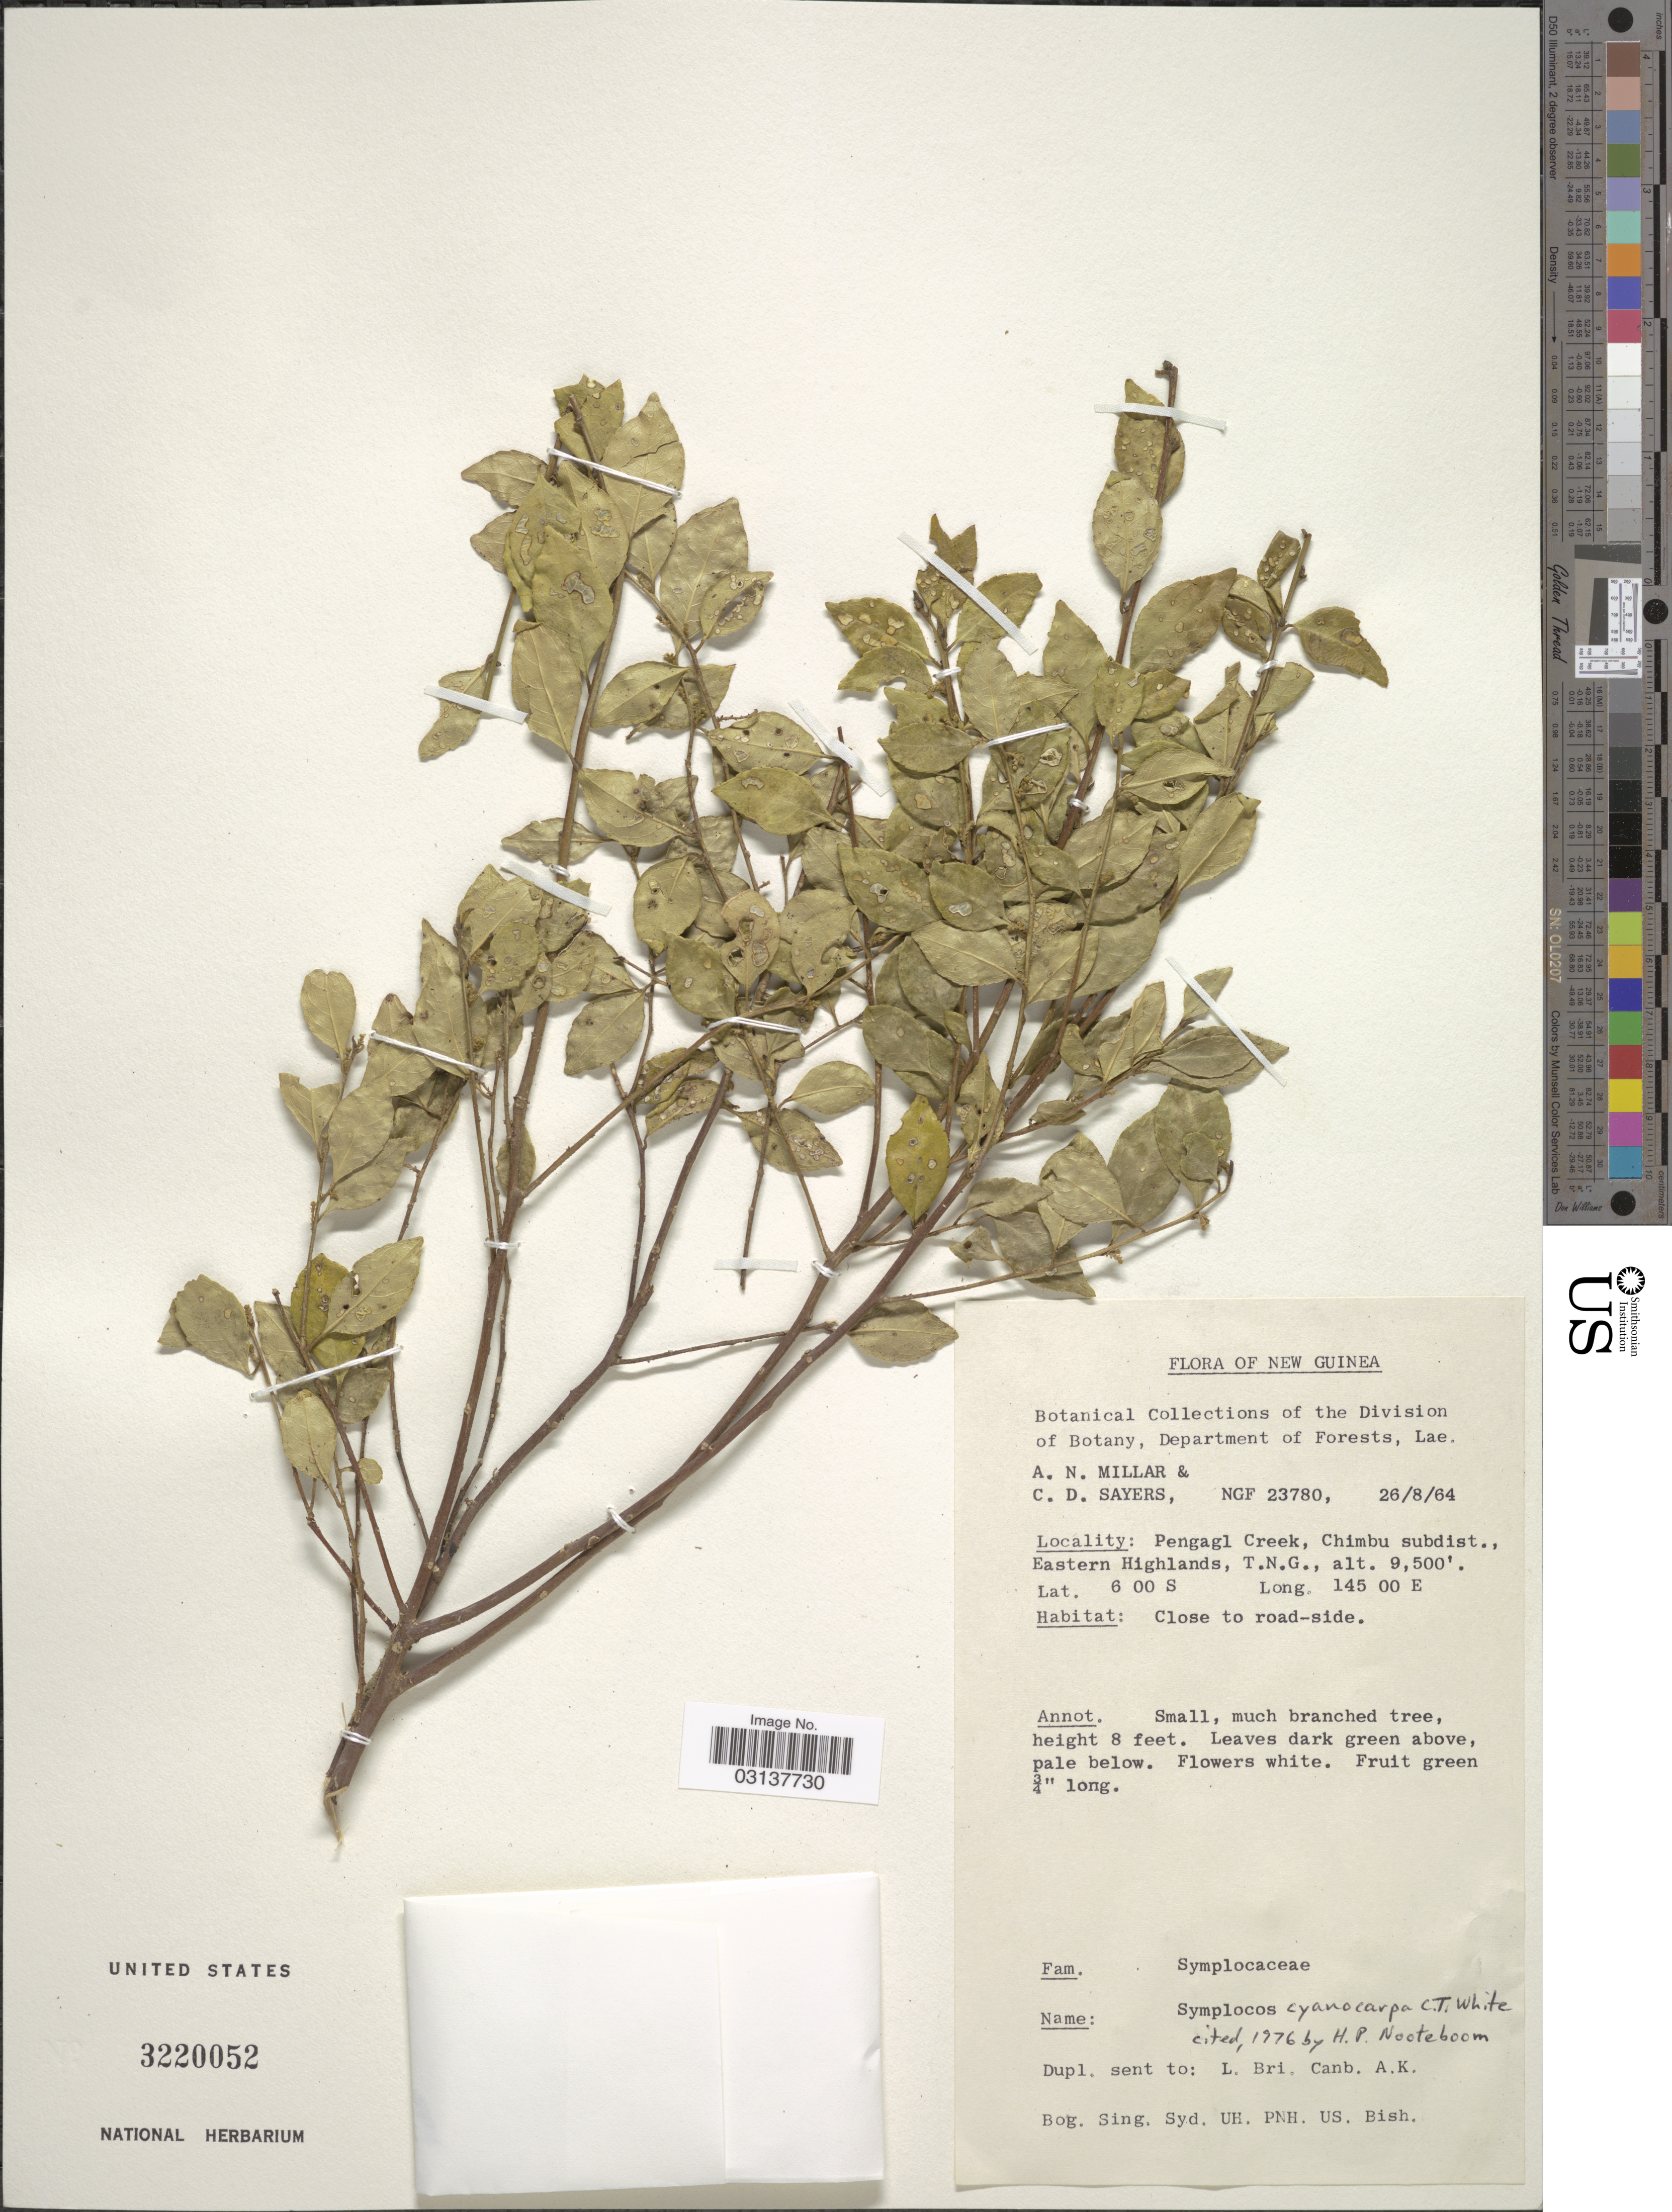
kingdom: Plantae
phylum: Tracheophyta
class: Magnoliopsida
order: Ericales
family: Symplocaceae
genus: Symplocos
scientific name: Symplocos cyanocarpa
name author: C.T. White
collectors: A. Millar & C. Sayers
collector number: NGF 23780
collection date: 1964-08-26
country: Papua New Guinea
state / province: Chimbu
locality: New Guinea, Pengagl Creek, Chimbu subdist., Eastern Highlands, T.N.G.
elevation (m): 2896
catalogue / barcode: US 3220052